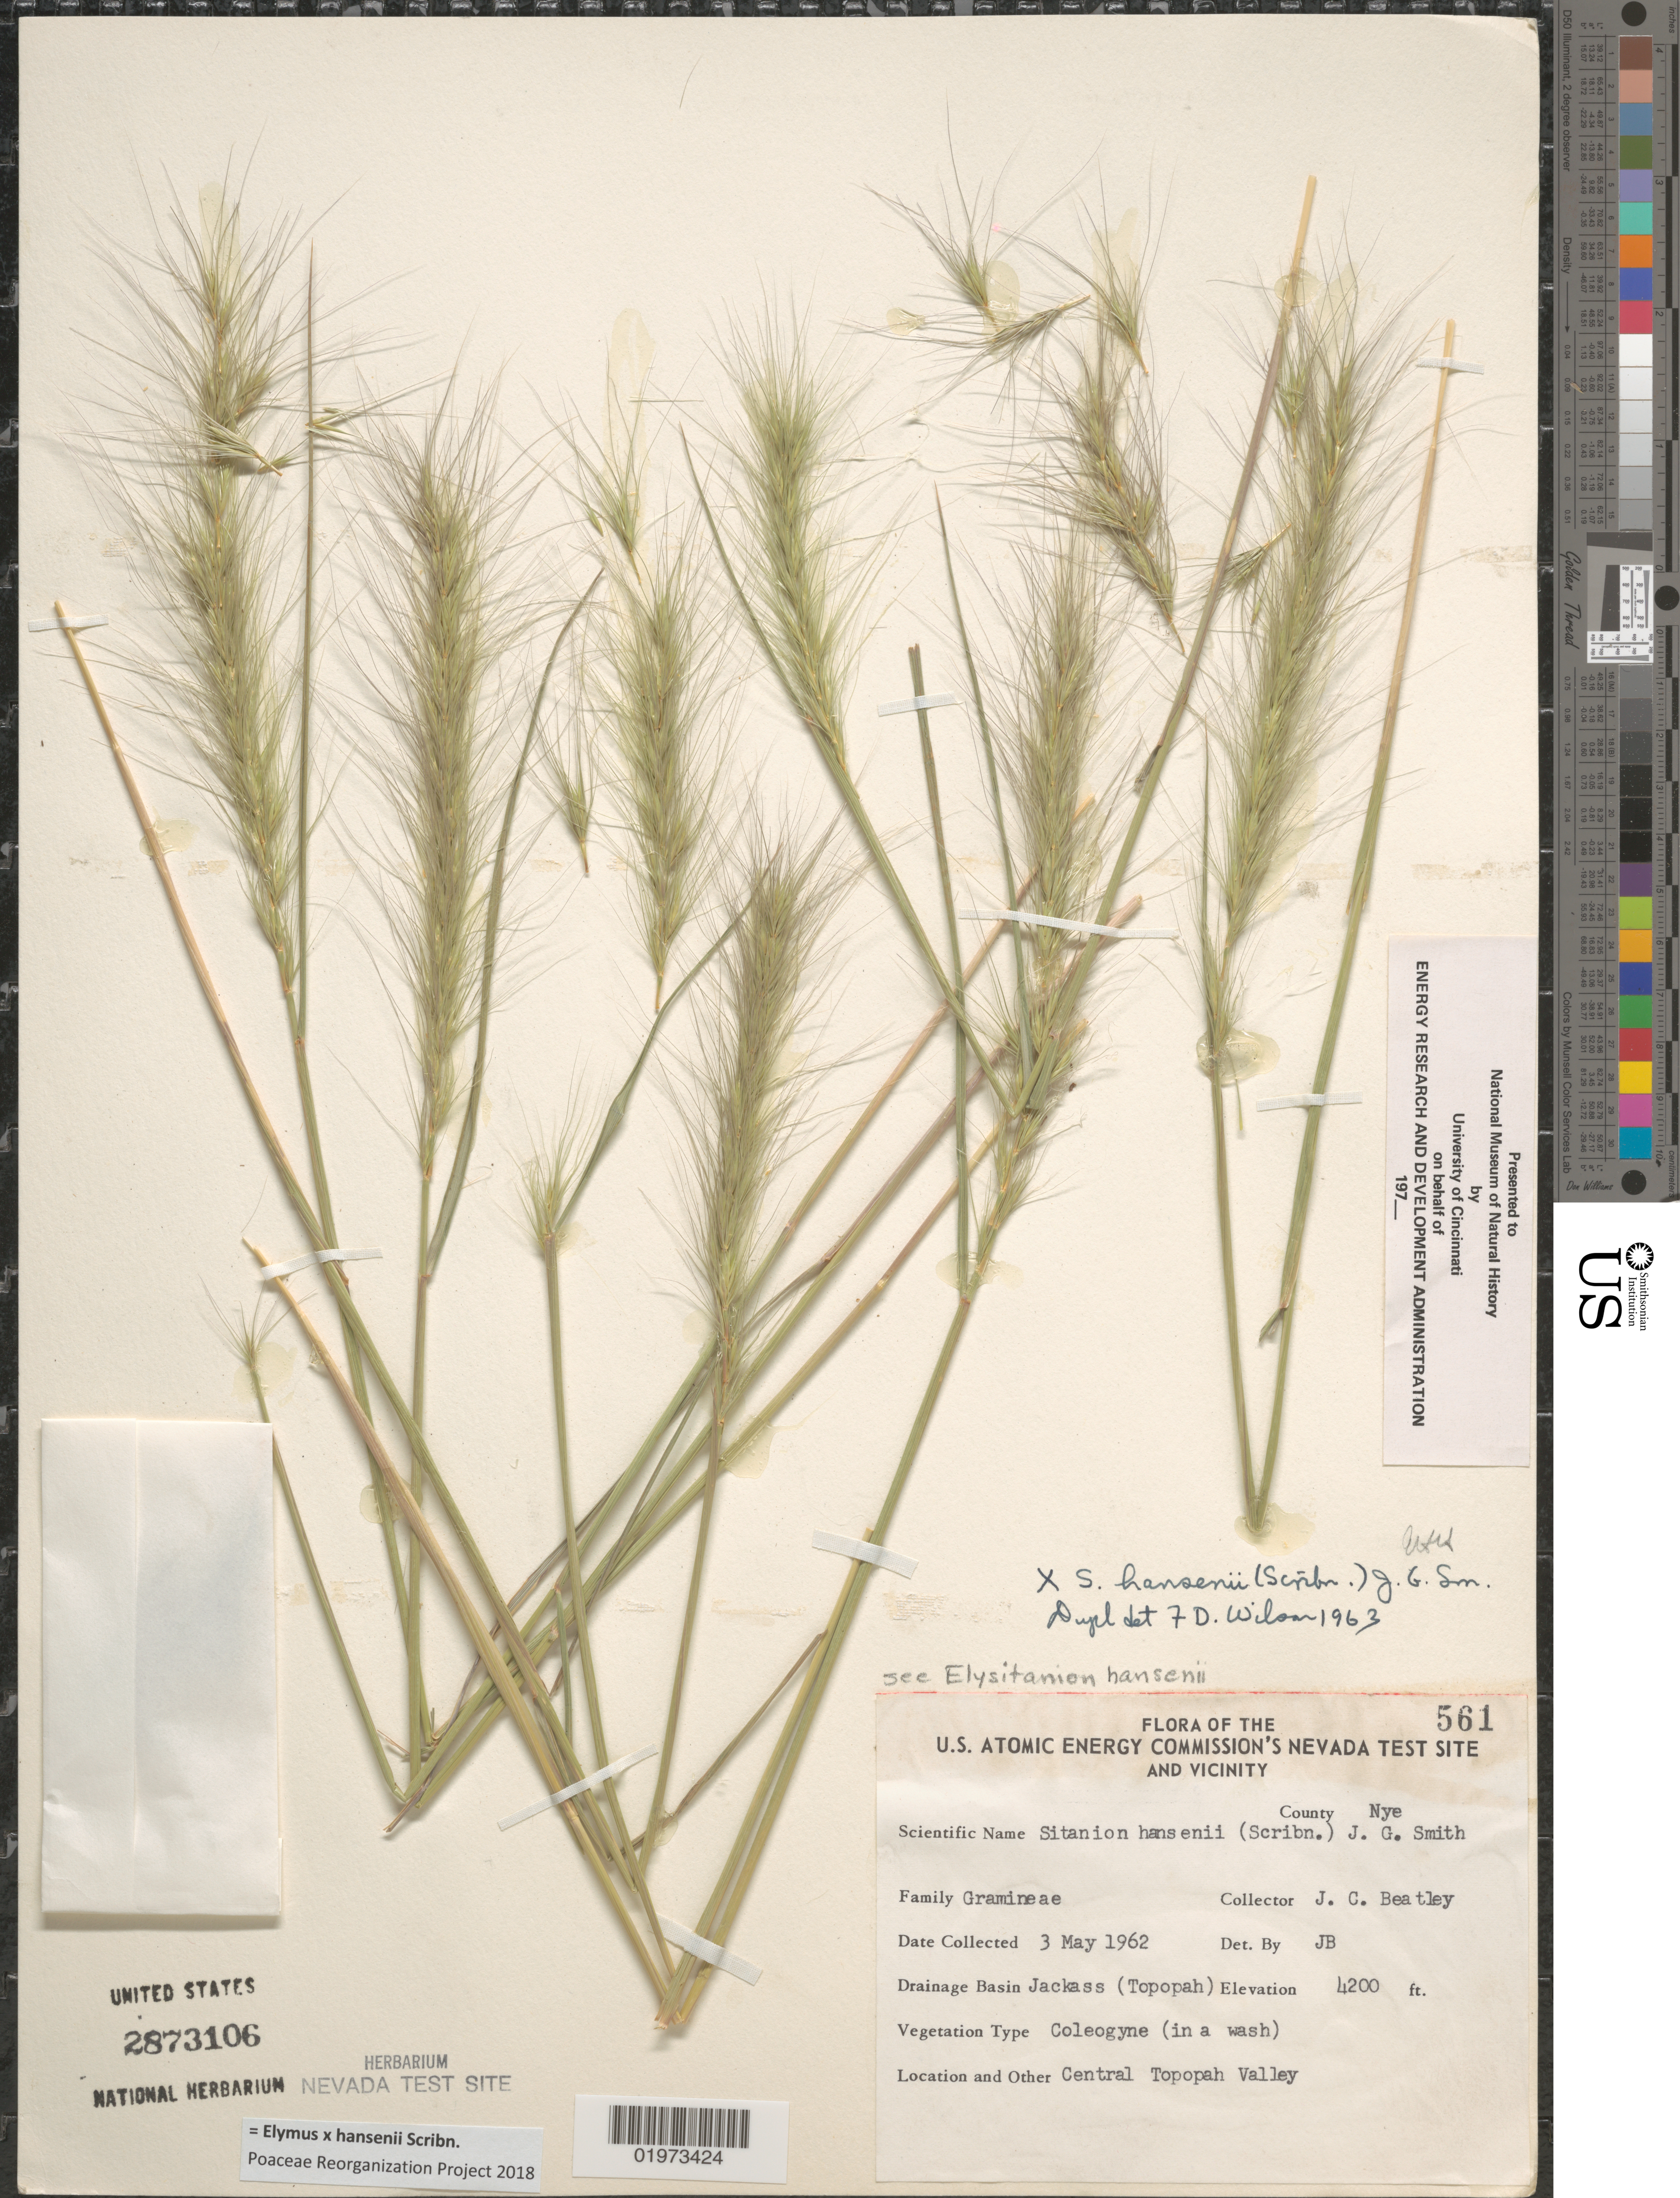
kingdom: Plantae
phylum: Tracheophyta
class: Liliopsida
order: Poales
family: Poaceae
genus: Elymus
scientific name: Elymus x hansenii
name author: Scribn.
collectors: J. C. Beatley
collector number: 561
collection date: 1962-05-03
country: United States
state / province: Nevada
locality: The U.S. Atomic Energy Commission's Nevada Test Site and Vicinity. County Nye. Drainage Basin Jackass (Topopah). Central Topopah Valley.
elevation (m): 1280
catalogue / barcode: US 2873106